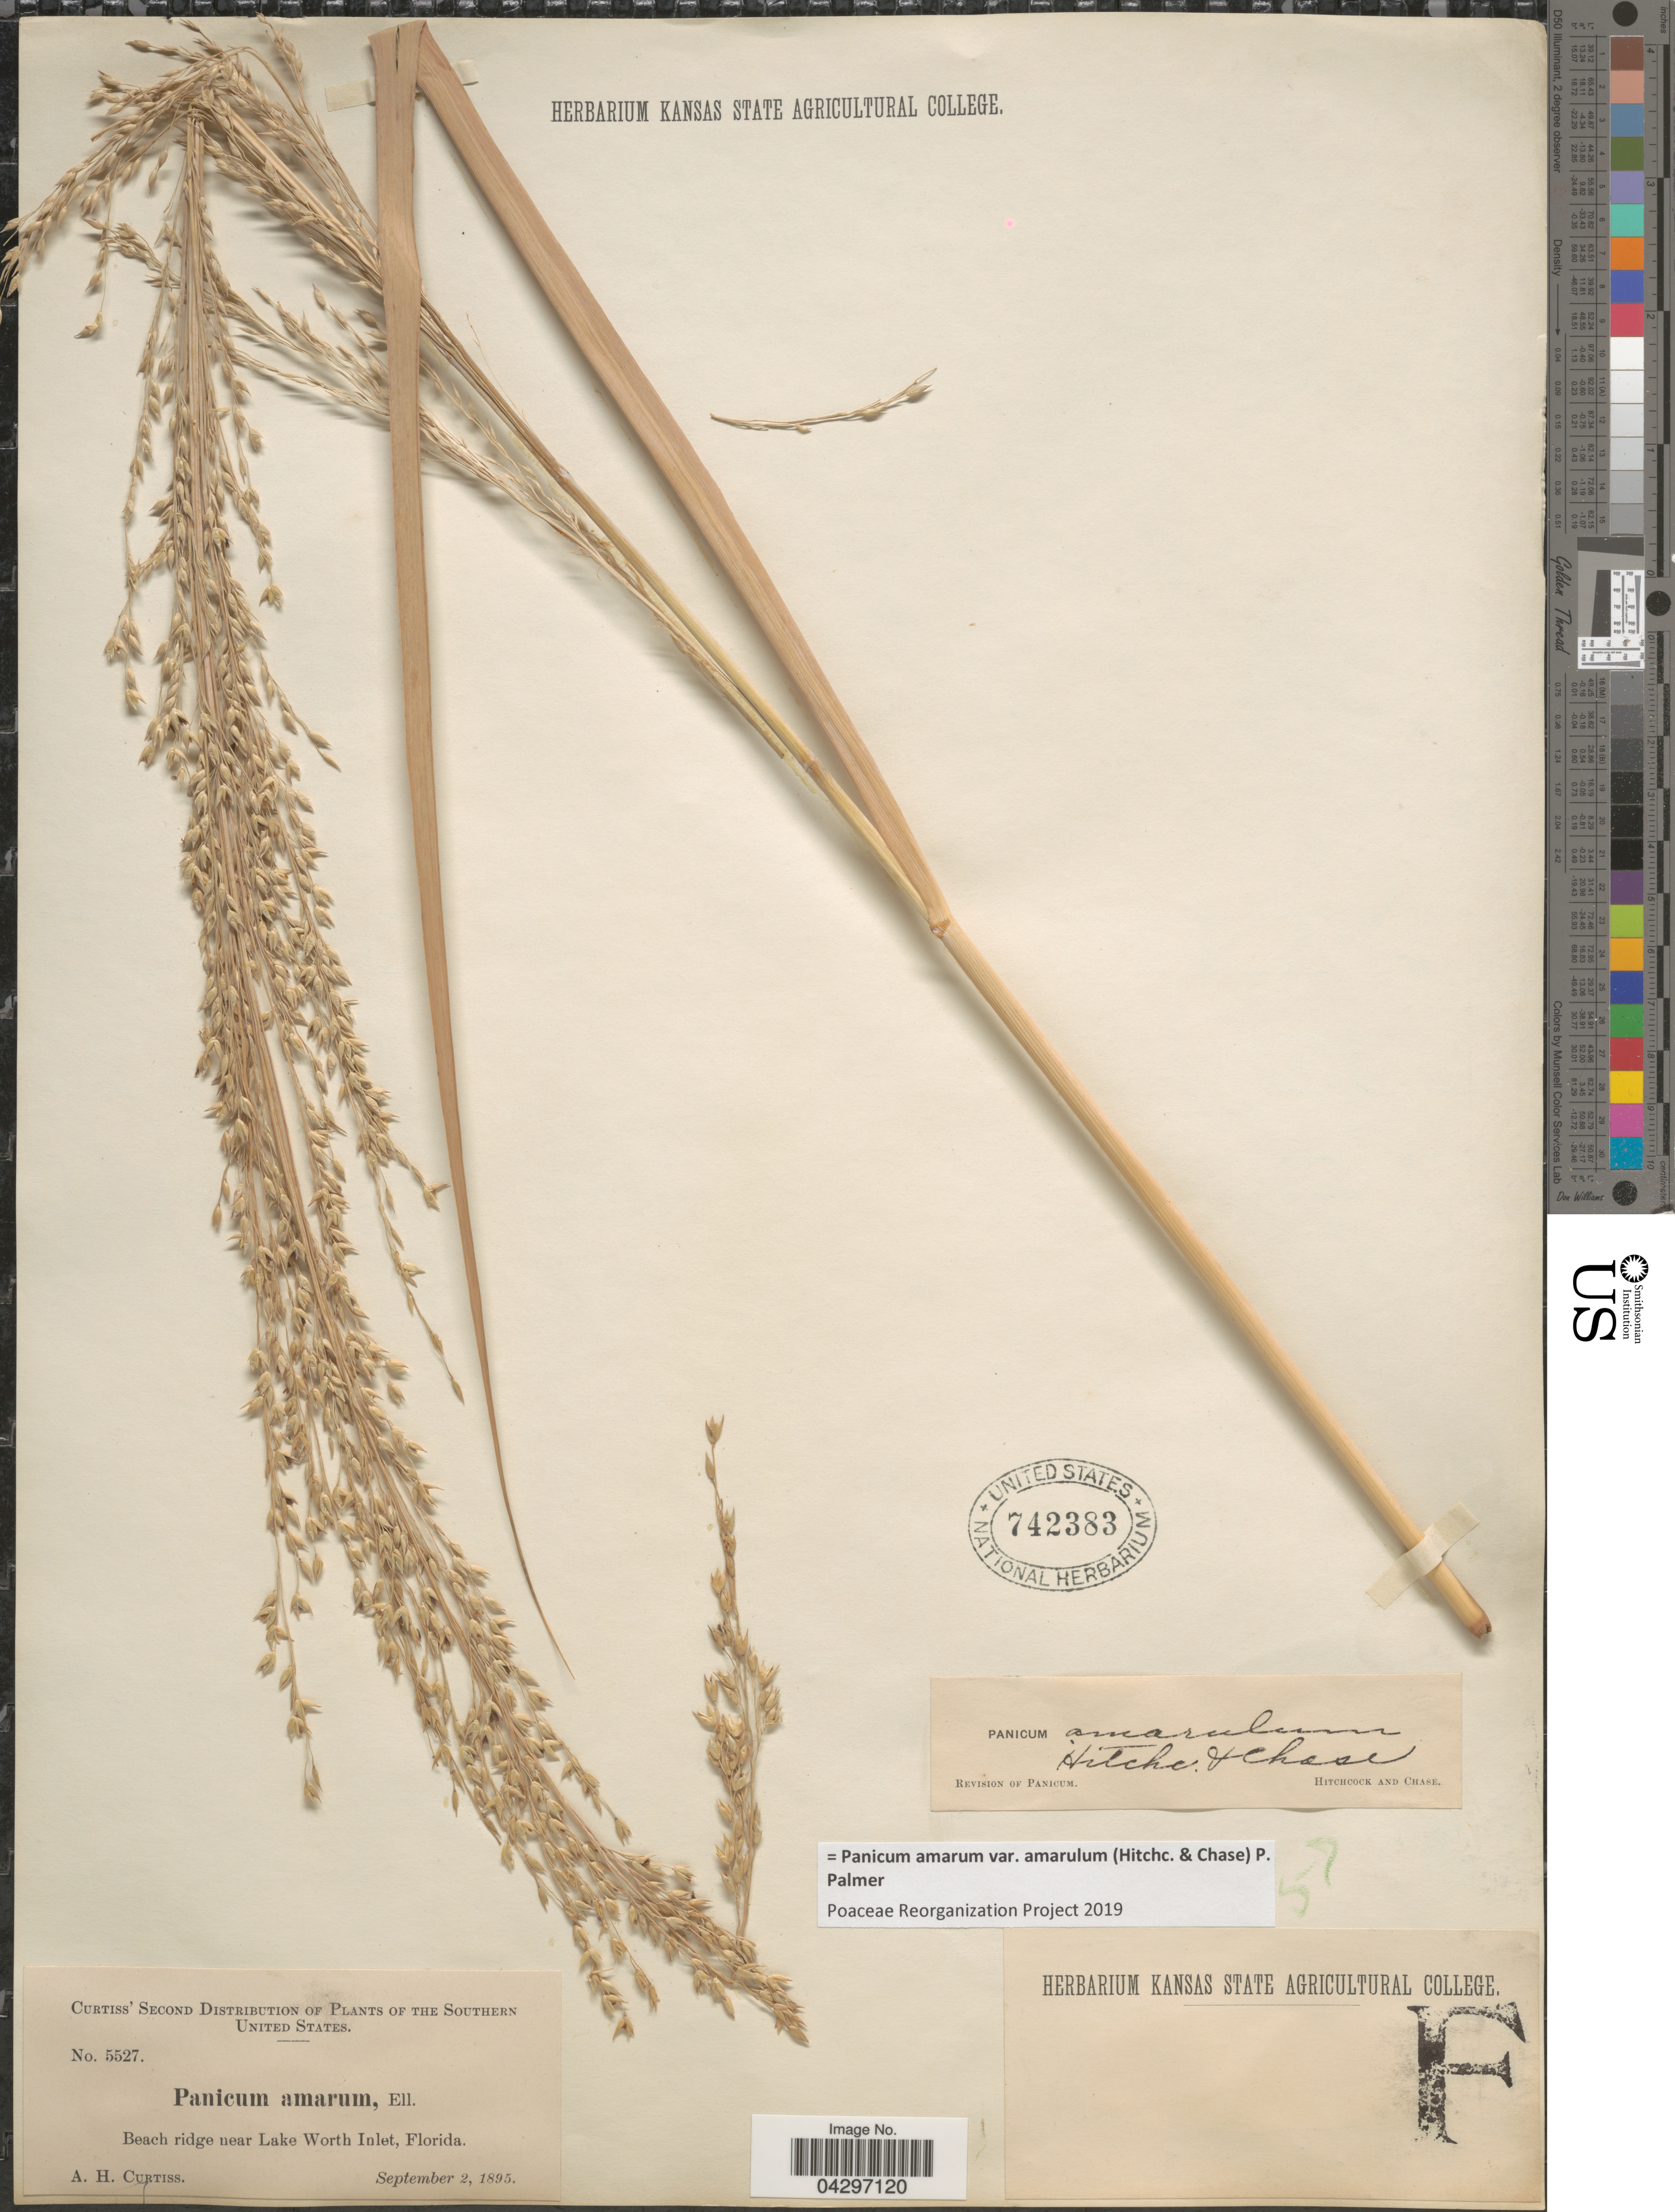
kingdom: Plantae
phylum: Tracheophyta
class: Liliopsida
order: Poales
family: Poaceae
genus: Panicum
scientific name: Panicum amarum var. amarulum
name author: (Hitchc. & Chase) Freckmann & Lelong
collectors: A. H. Curtiss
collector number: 5527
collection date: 1895-09-02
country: United States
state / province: Florida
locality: Southern United States. Beach ridge near Lake Worth Inlet.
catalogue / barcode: US 742383